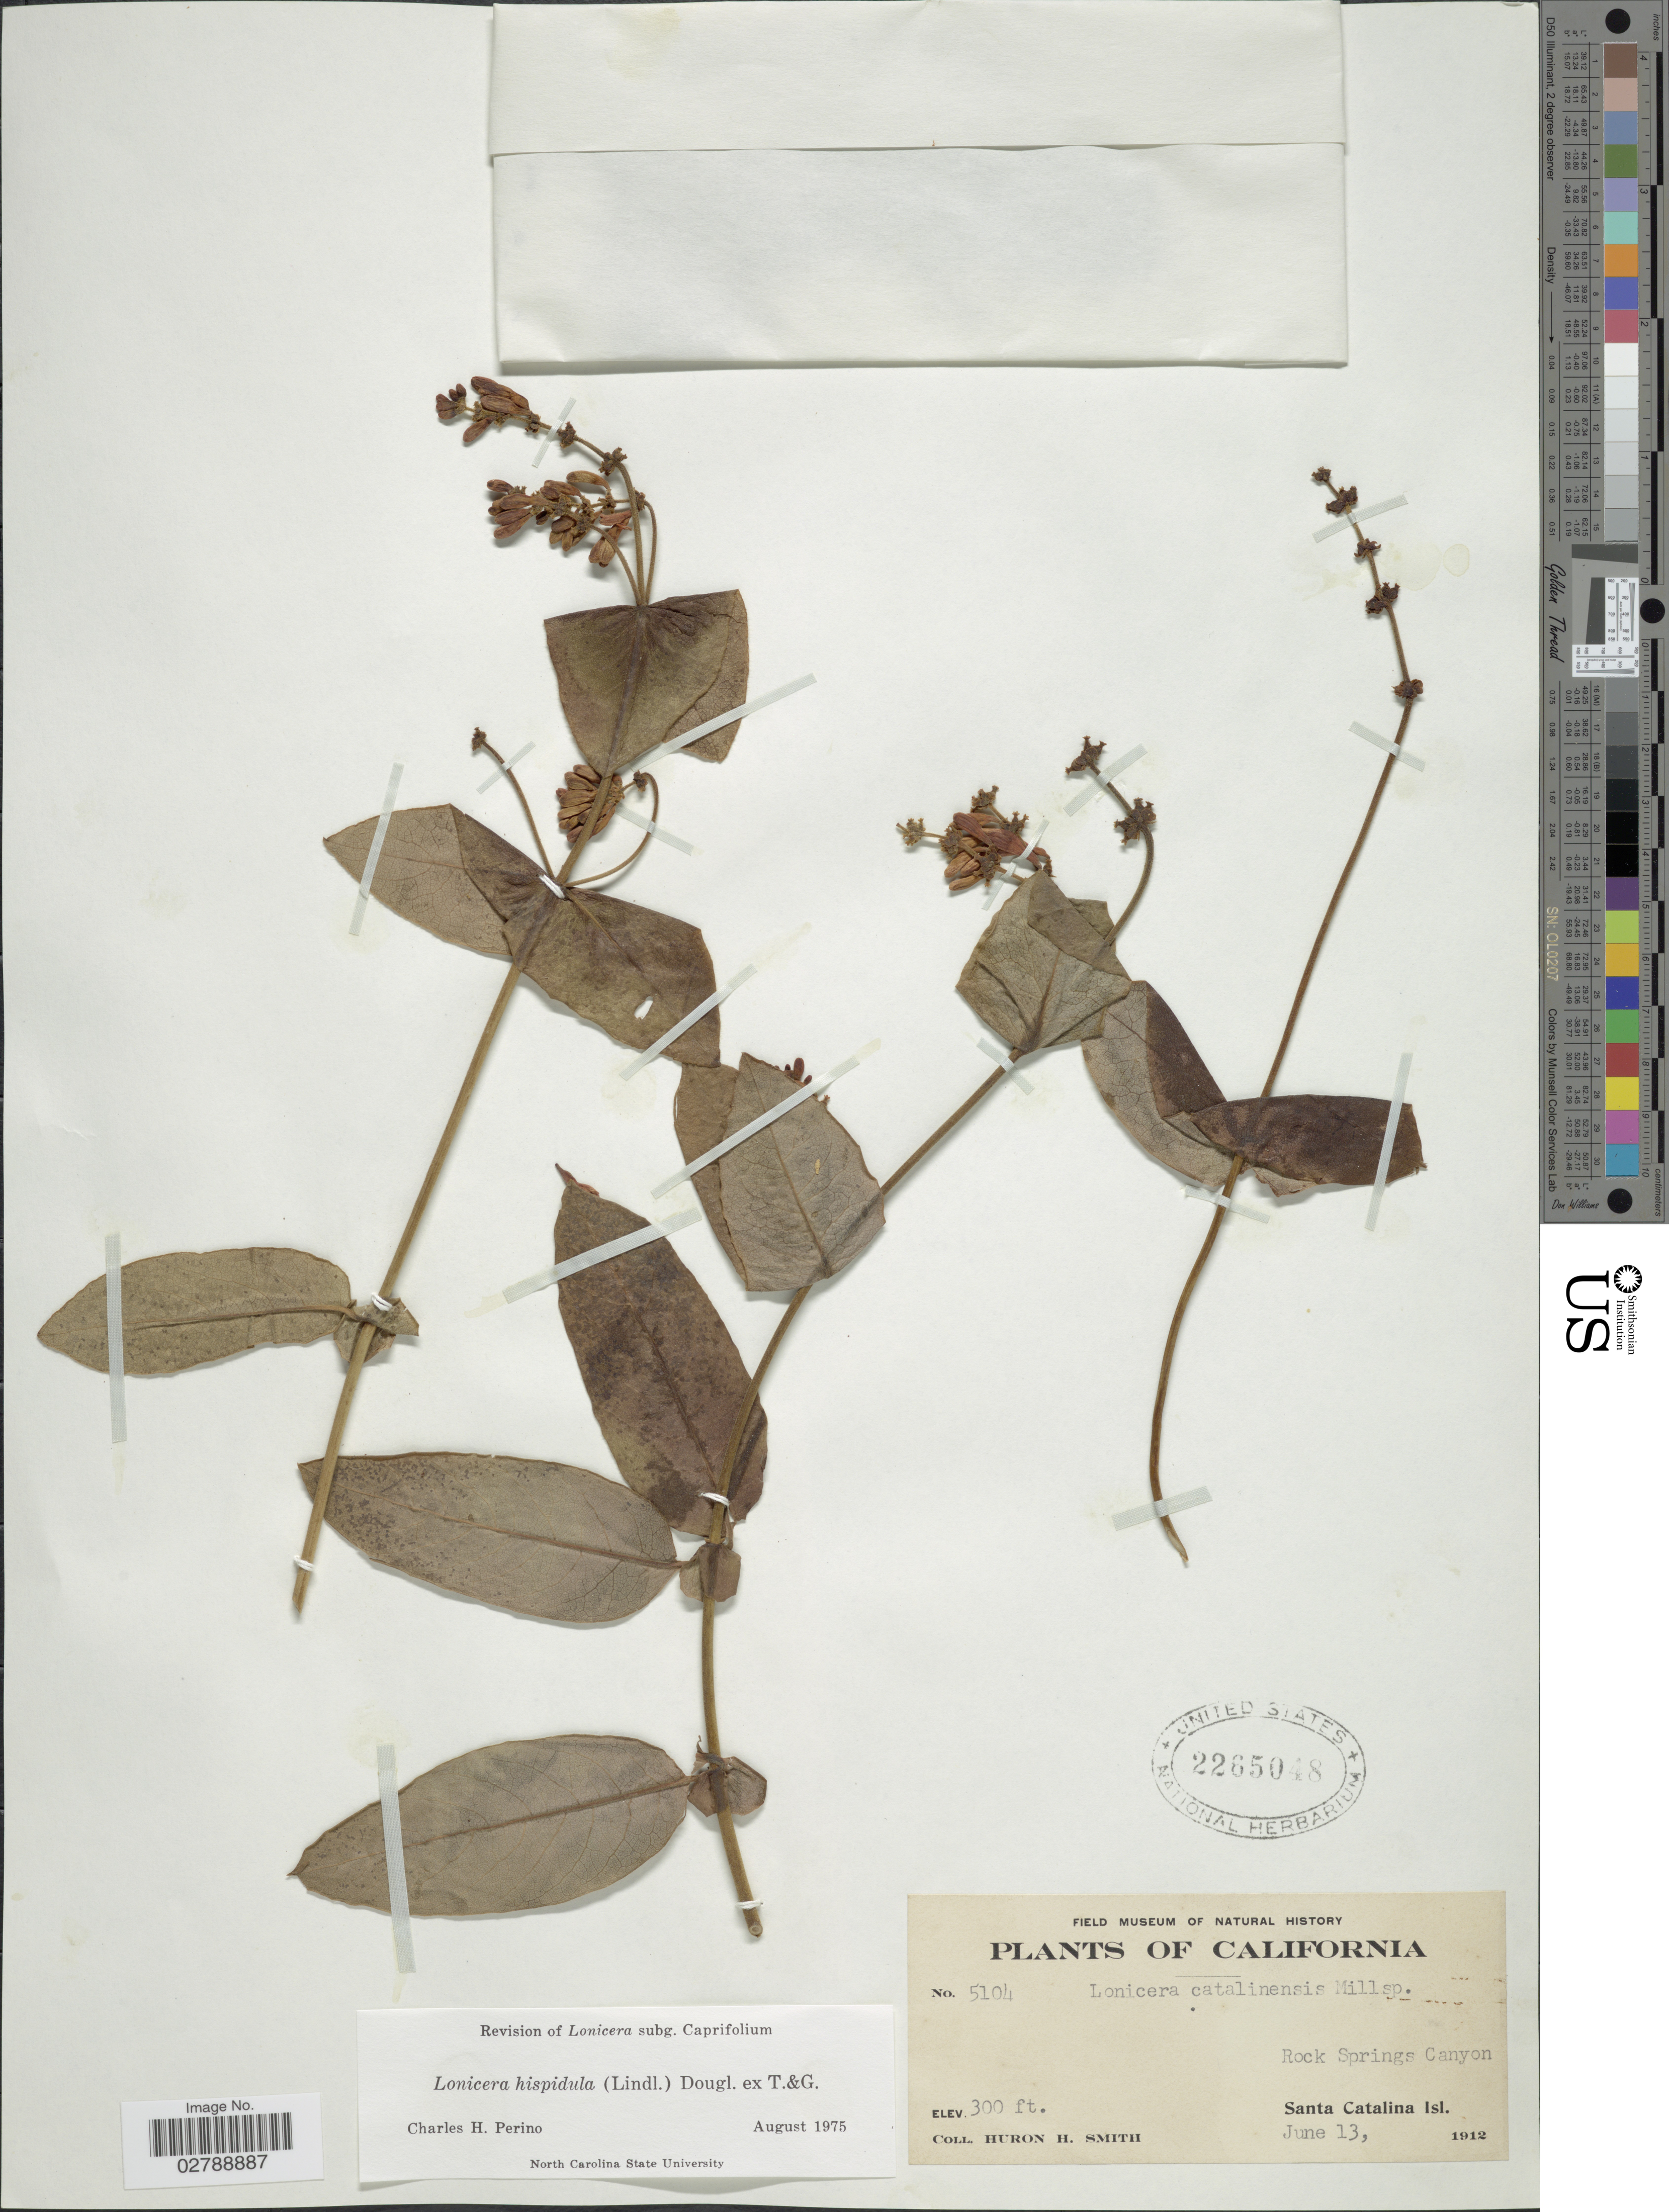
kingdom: Plantae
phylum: Tracheophyta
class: Magnoliopsida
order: Dipsacales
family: Caprifoliaceae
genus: Lonicera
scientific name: Lonicera catalinensis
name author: Millsp.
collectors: Huron H. Smith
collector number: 5104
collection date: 1912-06-13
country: United States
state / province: California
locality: Rock Springs Canyon. Santa Catalina Isl.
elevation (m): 91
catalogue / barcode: US 2265048